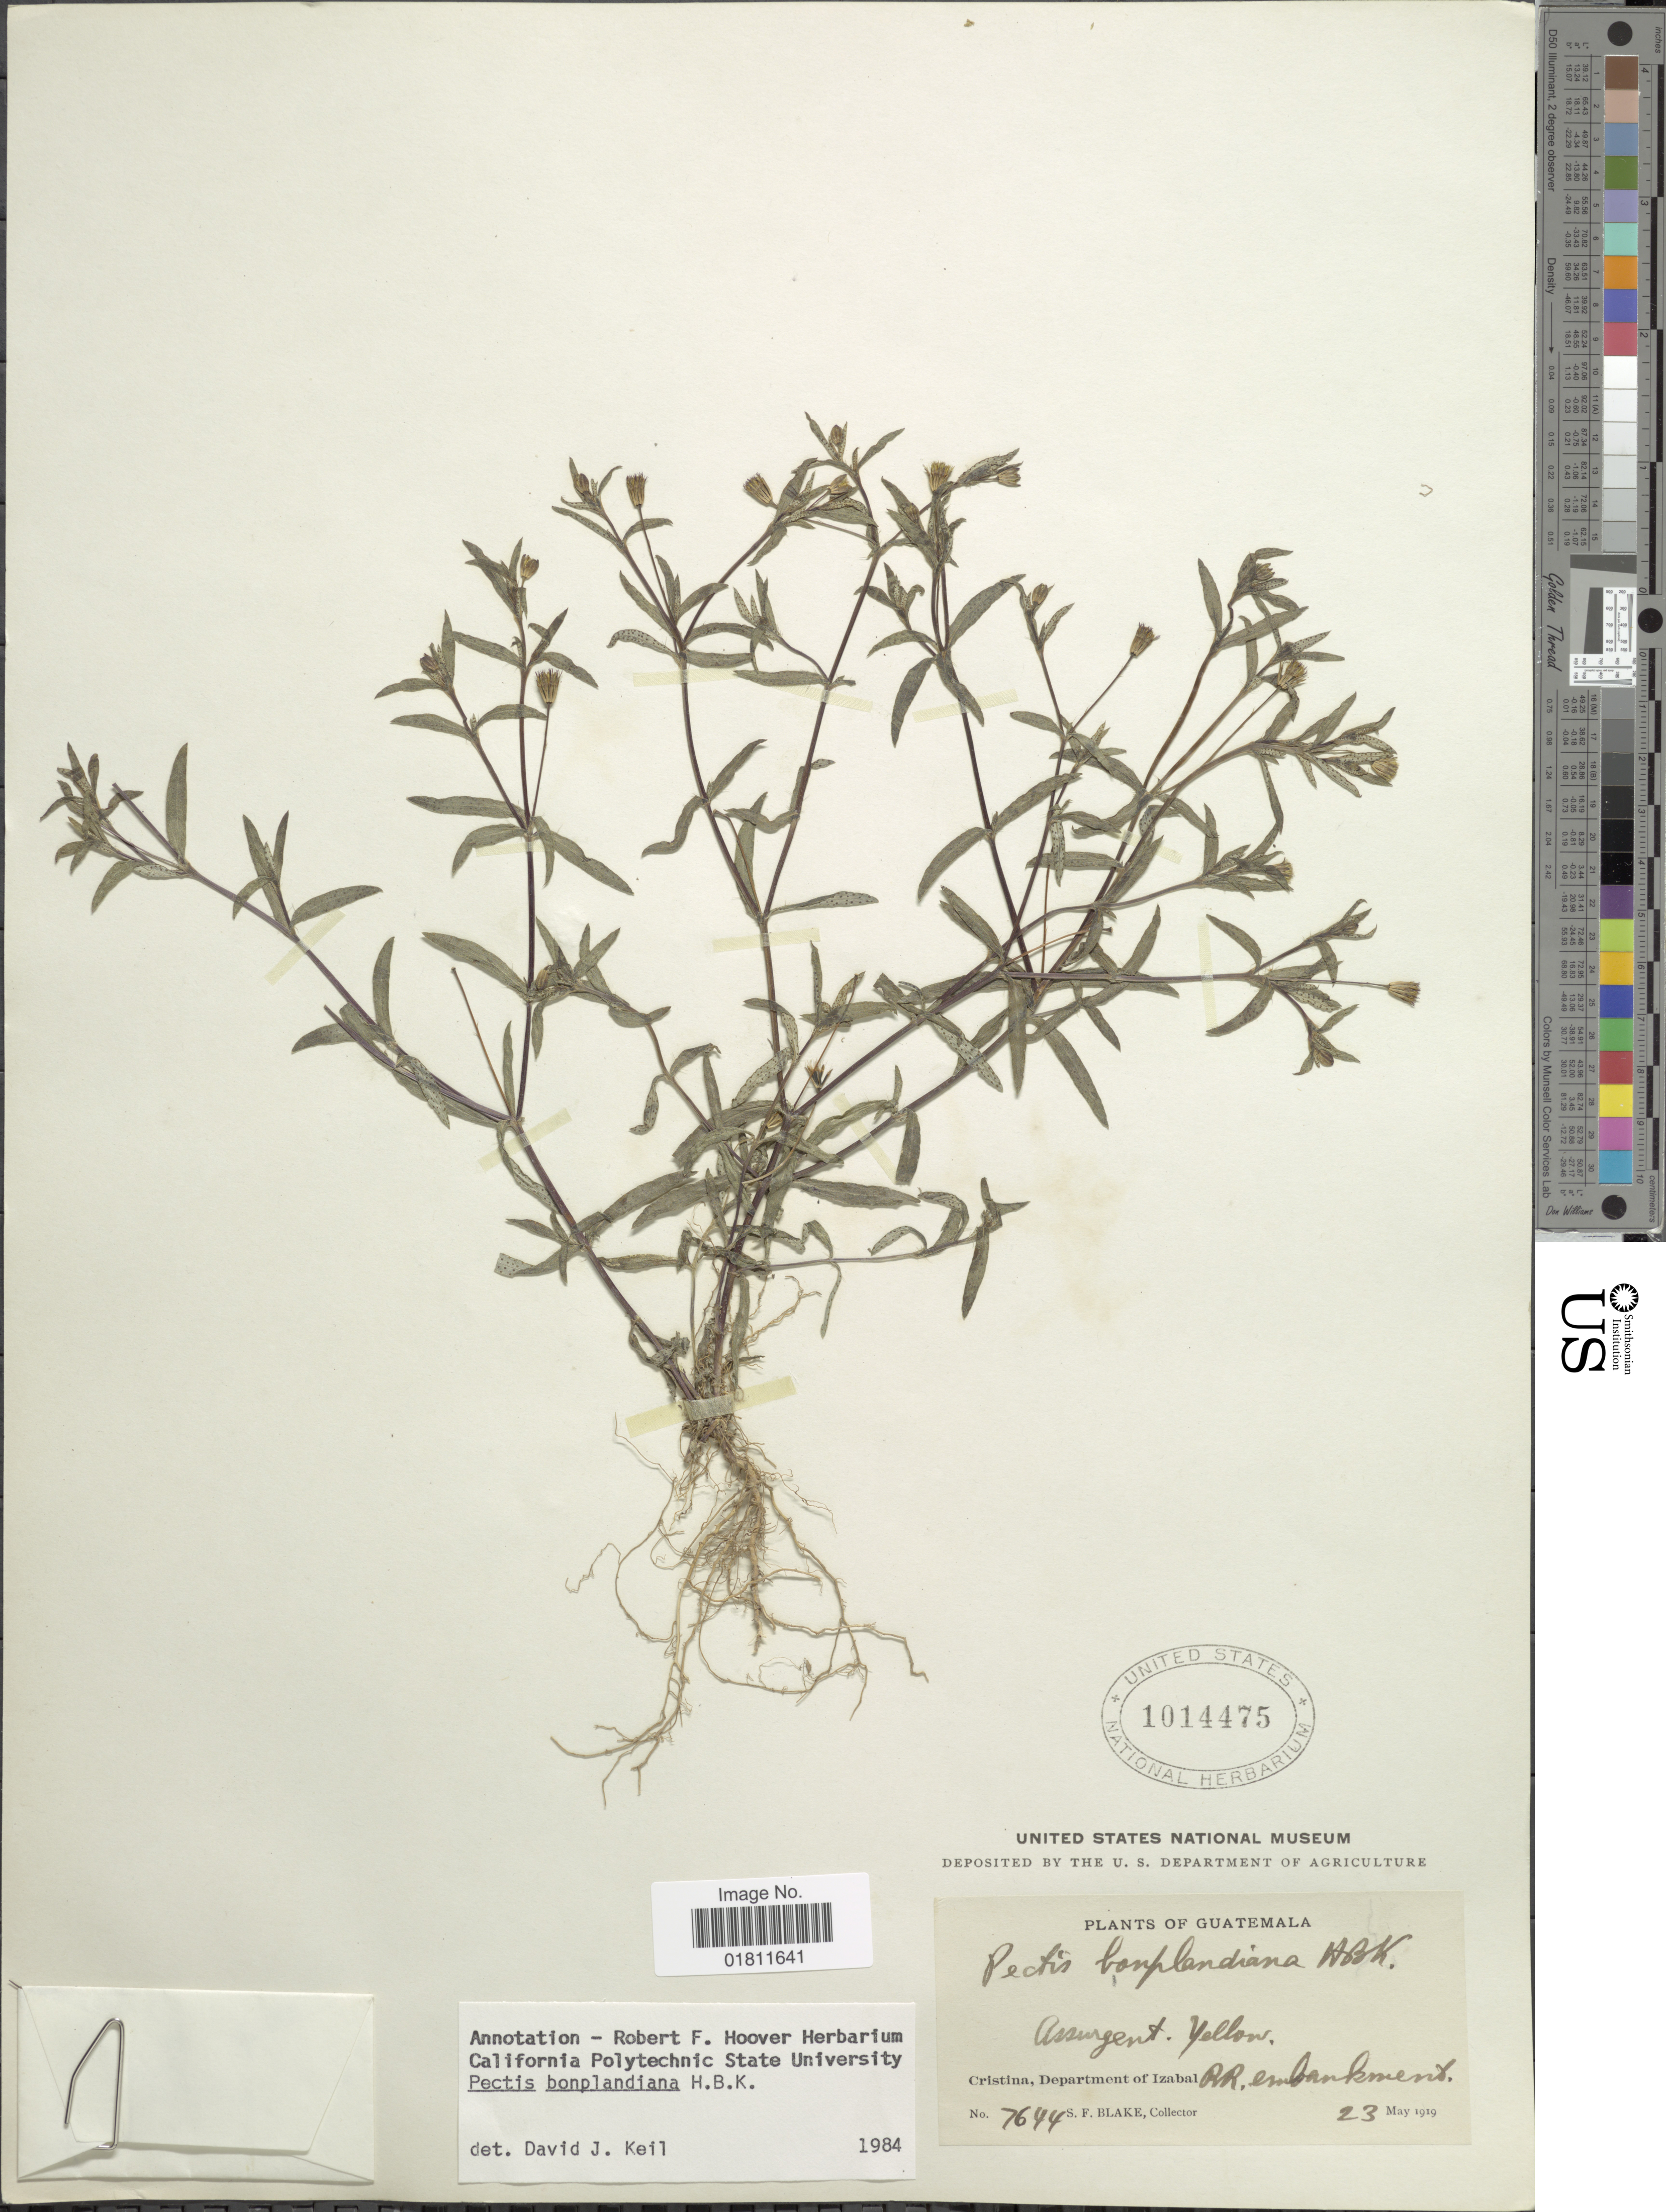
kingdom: Plantae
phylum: Tracheophyta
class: Magnoliopsida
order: Asterales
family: Asteraceae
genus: Pectis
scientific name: Pectis bonplandiana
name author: Kunth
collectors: S. Blake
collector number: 7644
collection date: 1919-05-23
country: Guatemala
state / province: Izabal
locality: Cristina, Department of Izabal, RR. embankment.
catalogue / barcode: US 1014475